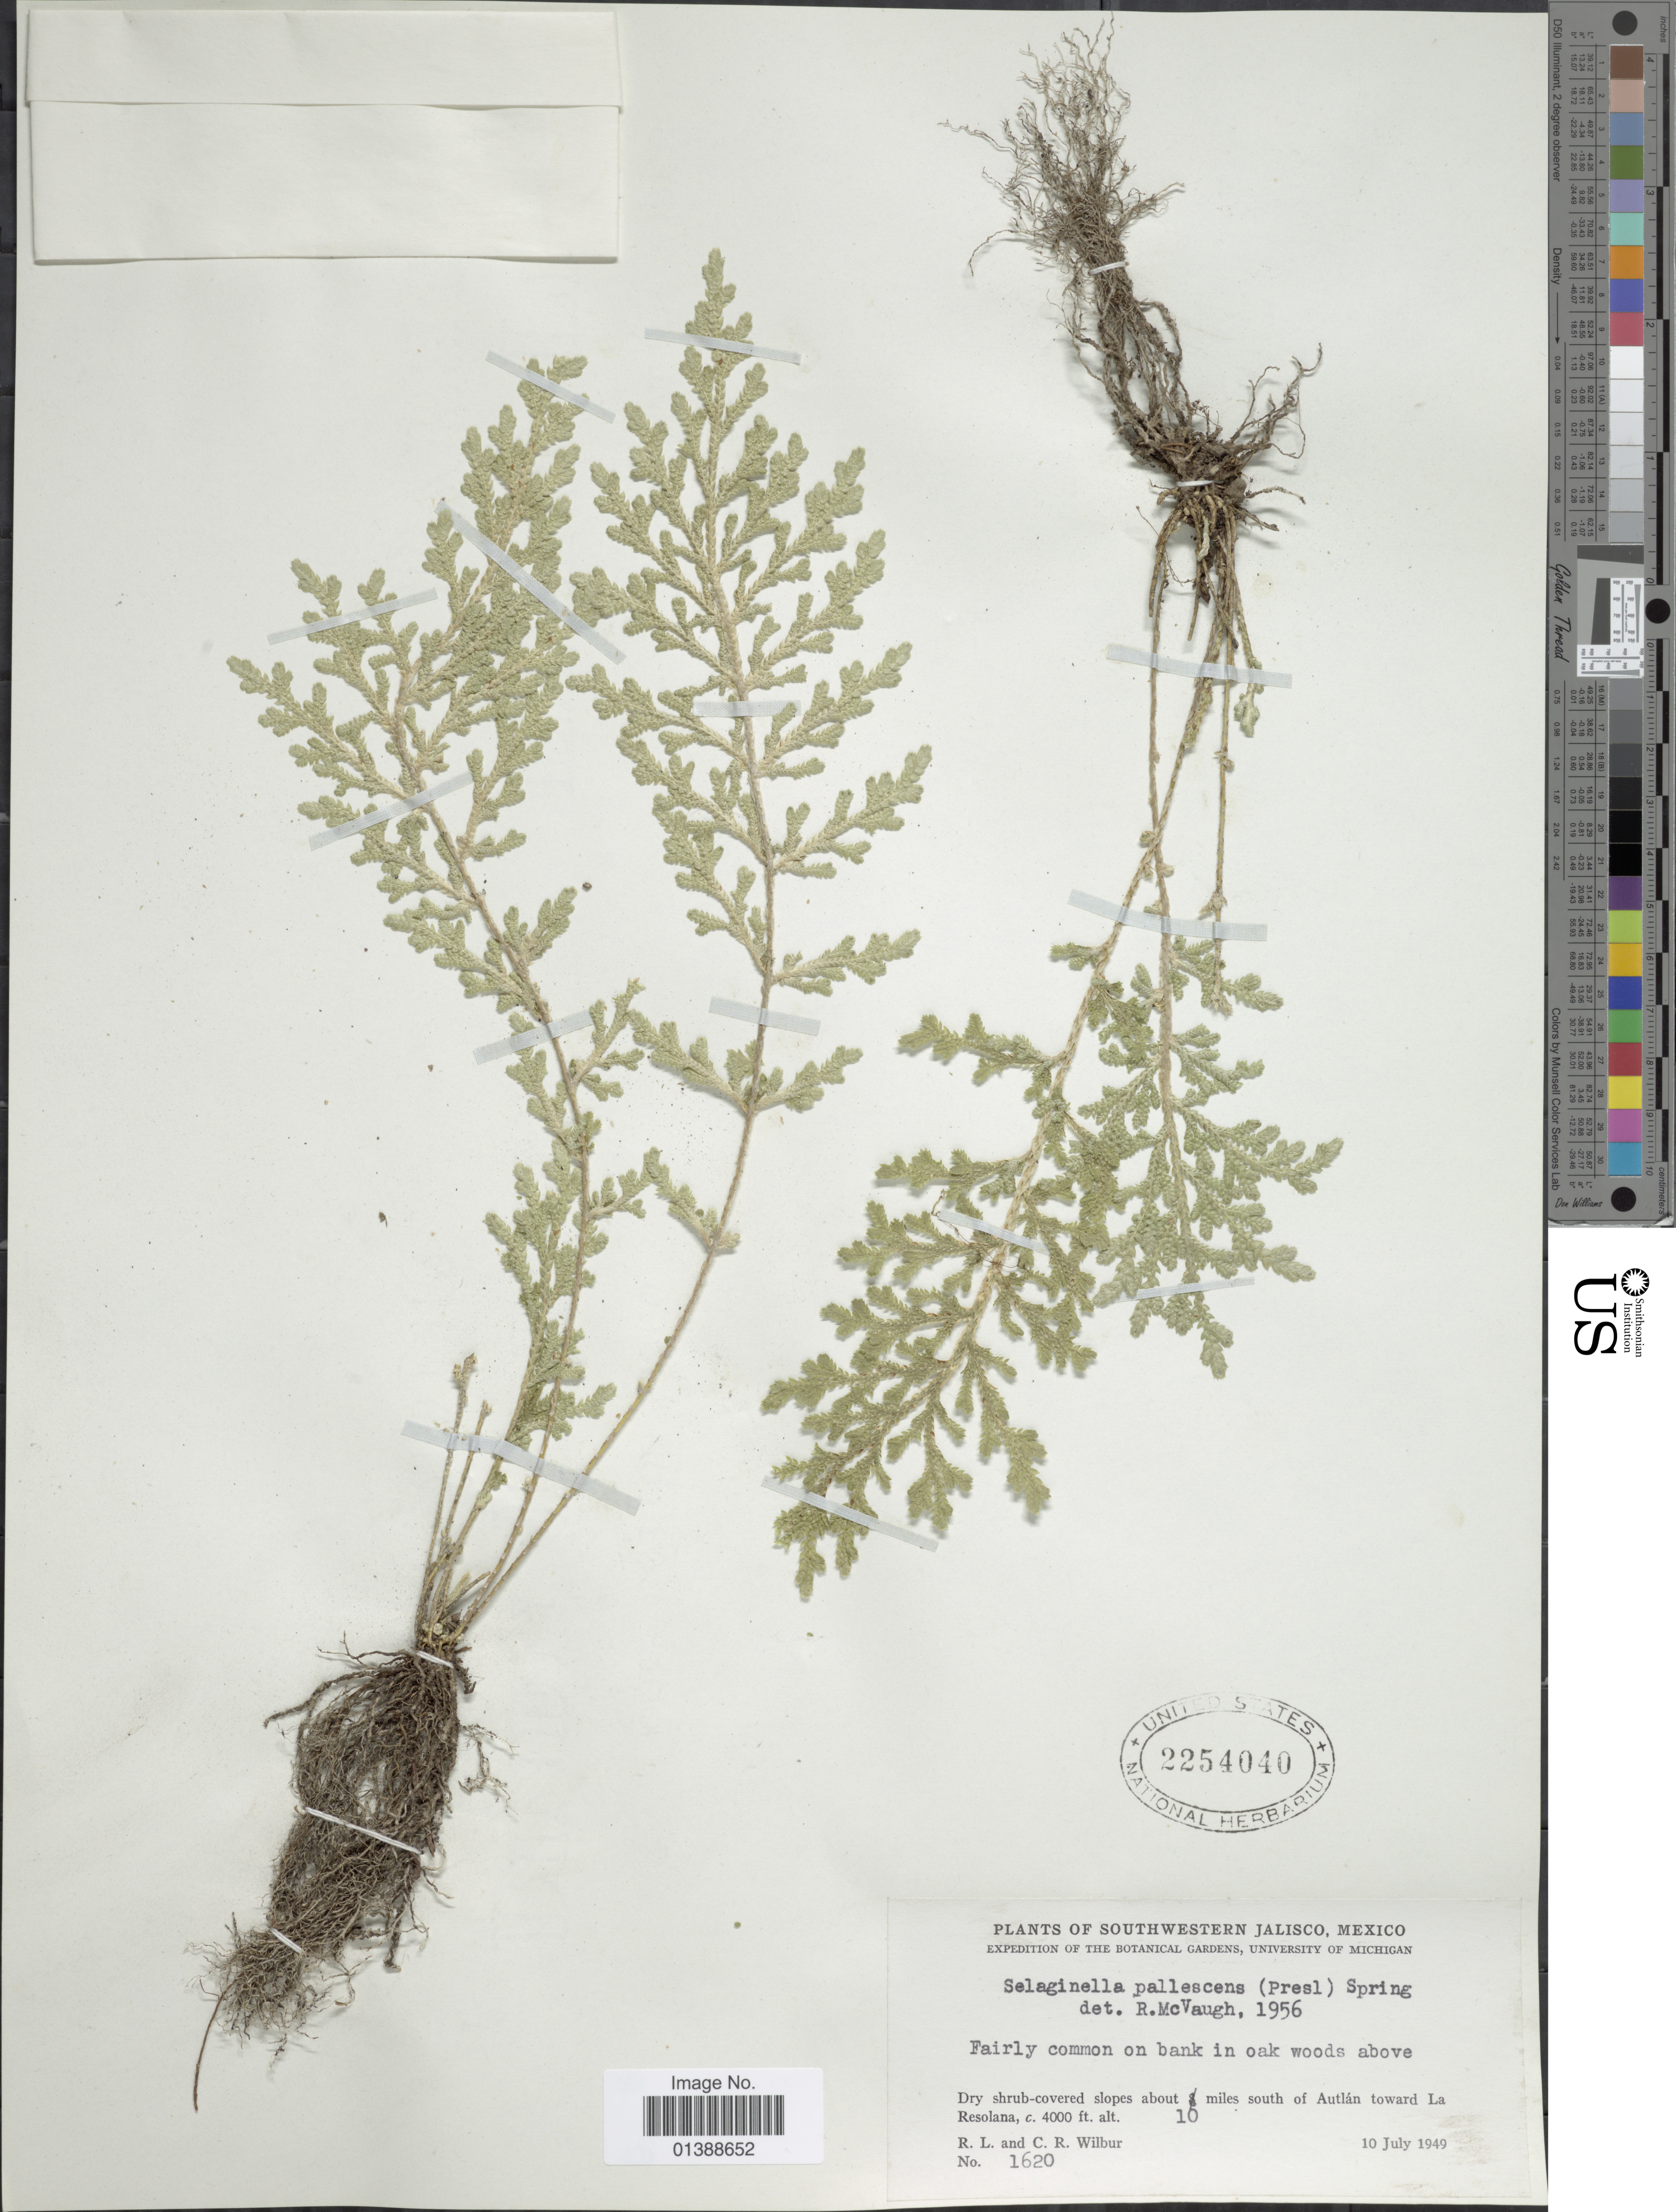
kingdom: Plantae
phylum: Tracheophyta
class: Lycopodiopsida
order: Selaginellales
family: Selaginellaceae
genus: Selaginella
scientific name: Selaginella pallescens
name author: (C. Presl) Spring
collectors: R. L. Wilbur & C. Wilbur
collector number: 1620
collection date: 1949-07-10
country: Mexico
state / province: Jalisco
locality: Southwestern Jalisco, slopes about 10 miles south of Autlán toward La Resolana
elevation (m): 1219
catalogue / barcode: US 2254040